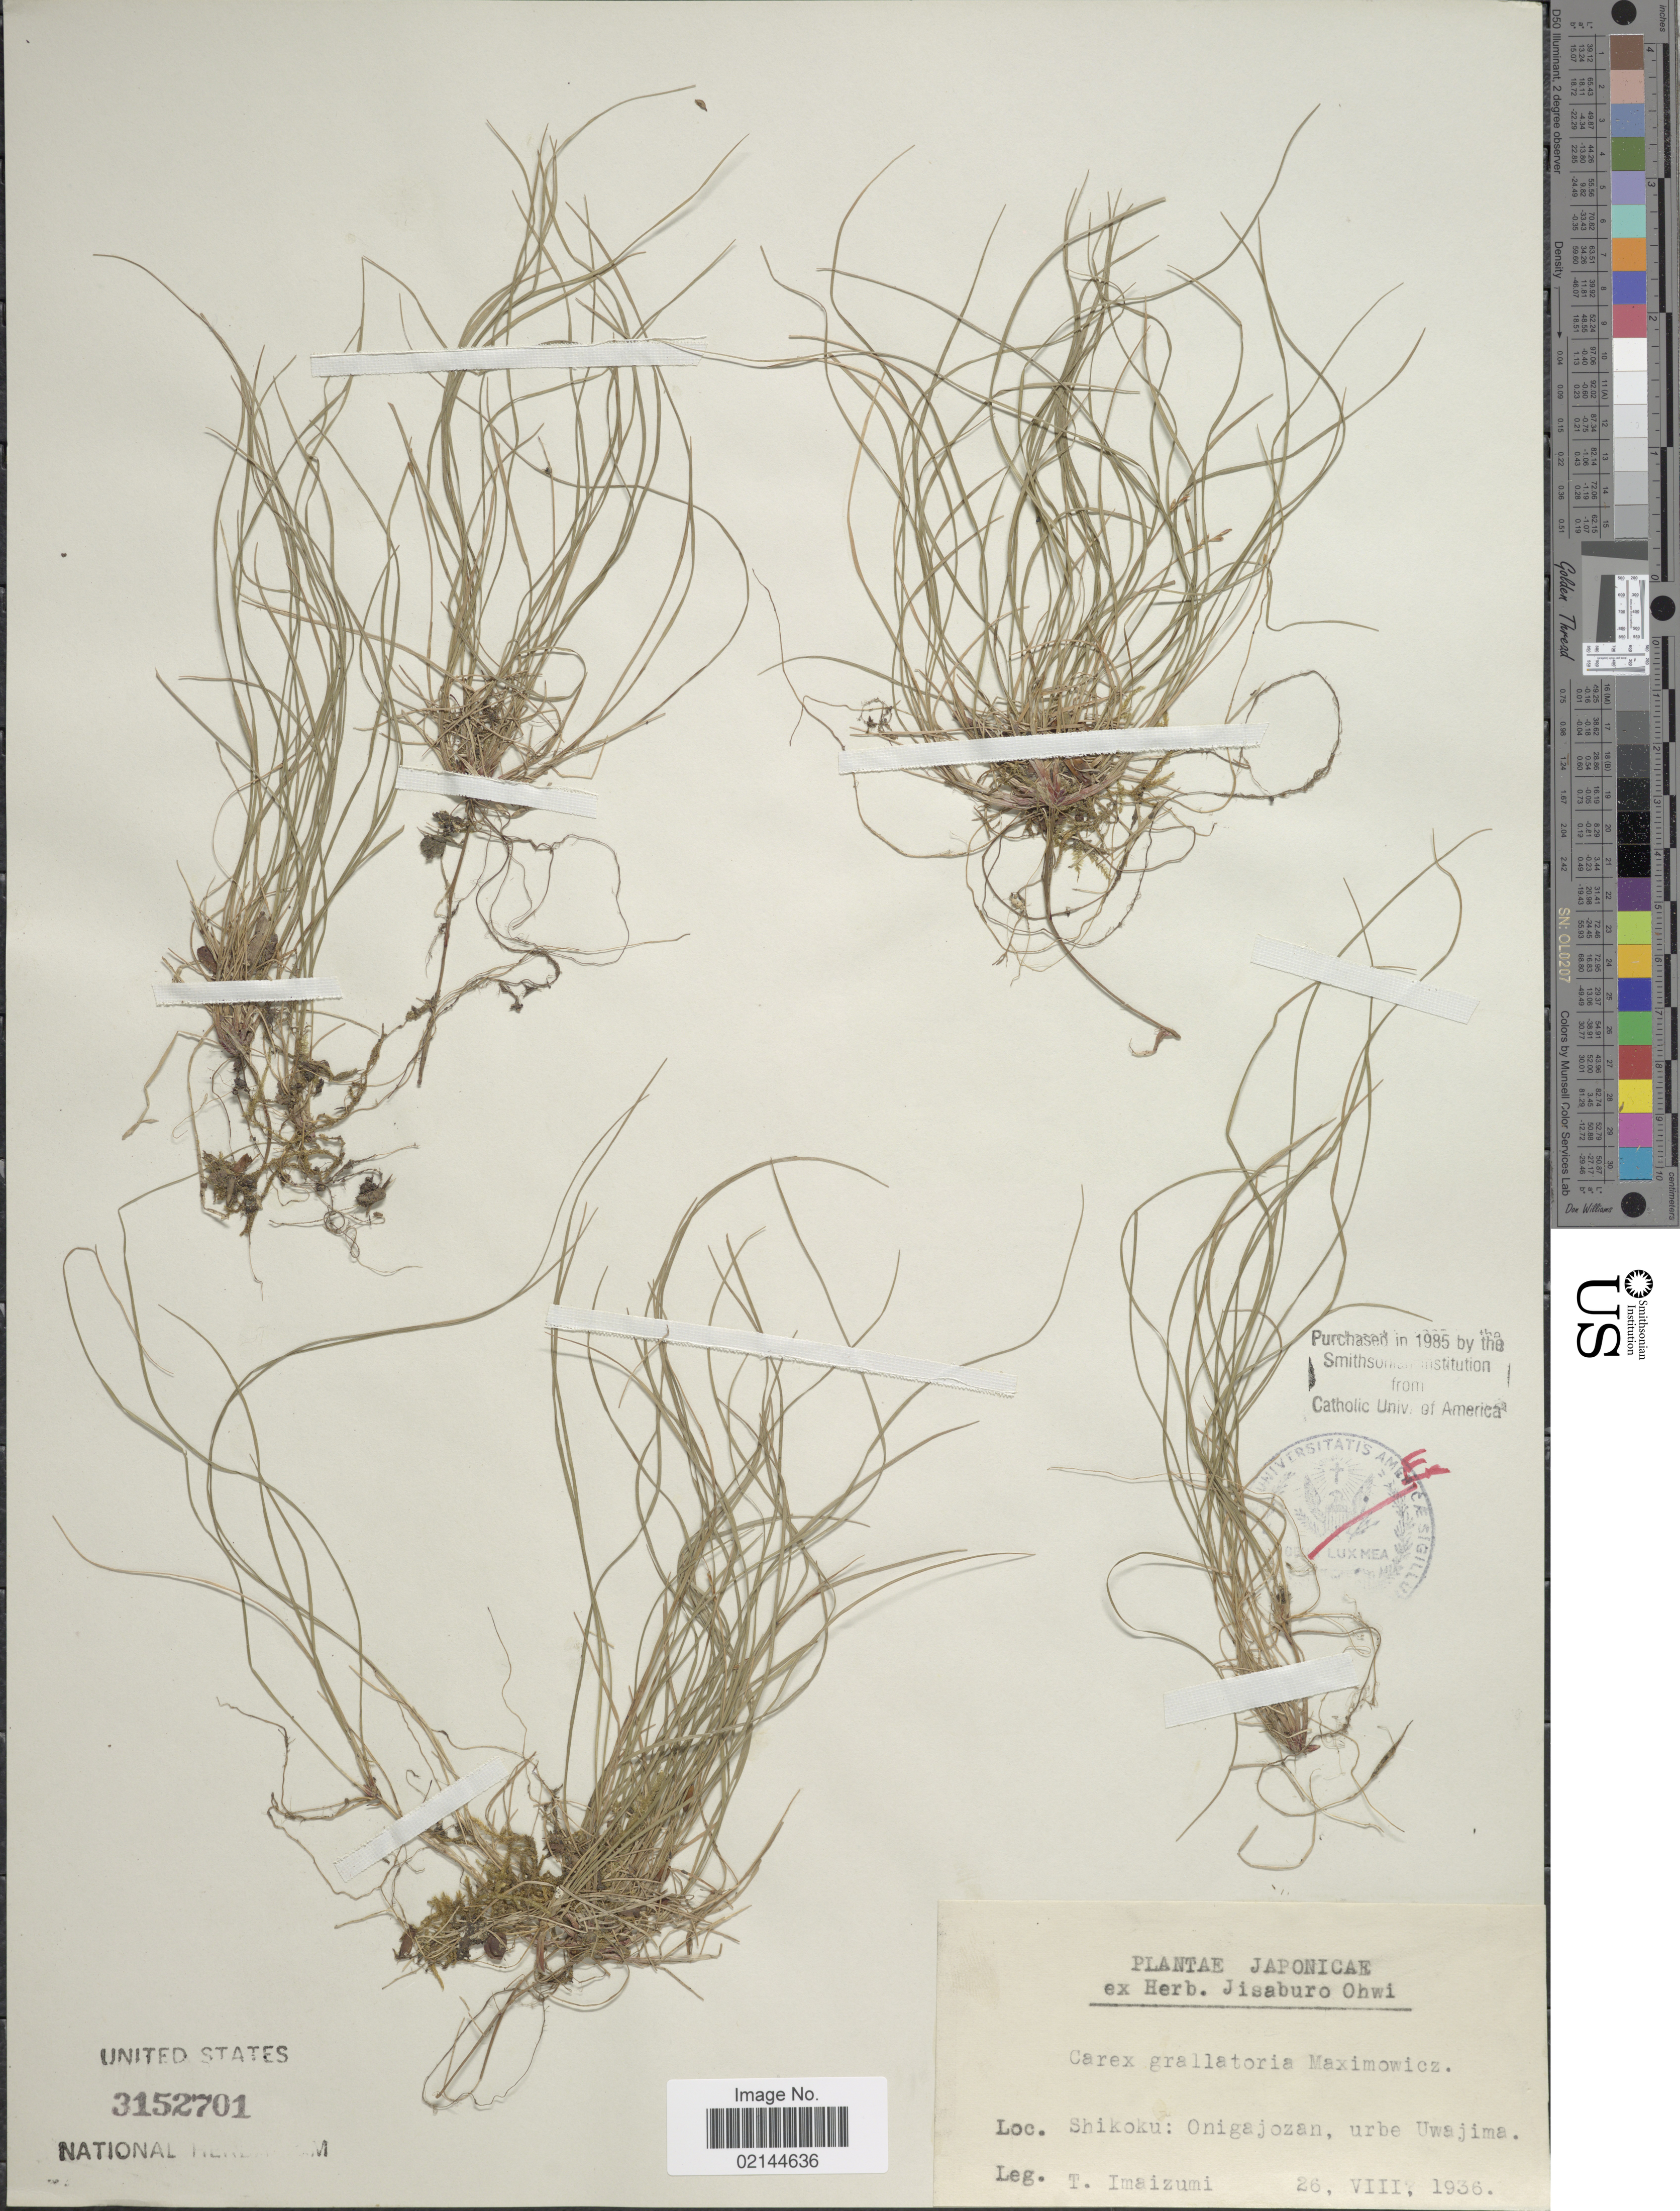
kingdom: Plantae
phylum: Tracheophyta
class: Liliopsida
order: Poales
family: Cyperaceae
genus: Carex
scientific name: Carex grallatoria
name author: Maxim.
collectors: T. Imaizumi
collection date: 1936-08-26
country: Japan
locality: Shikoku: Onigajozan, urbe Uwajima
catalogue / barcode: US 3152701